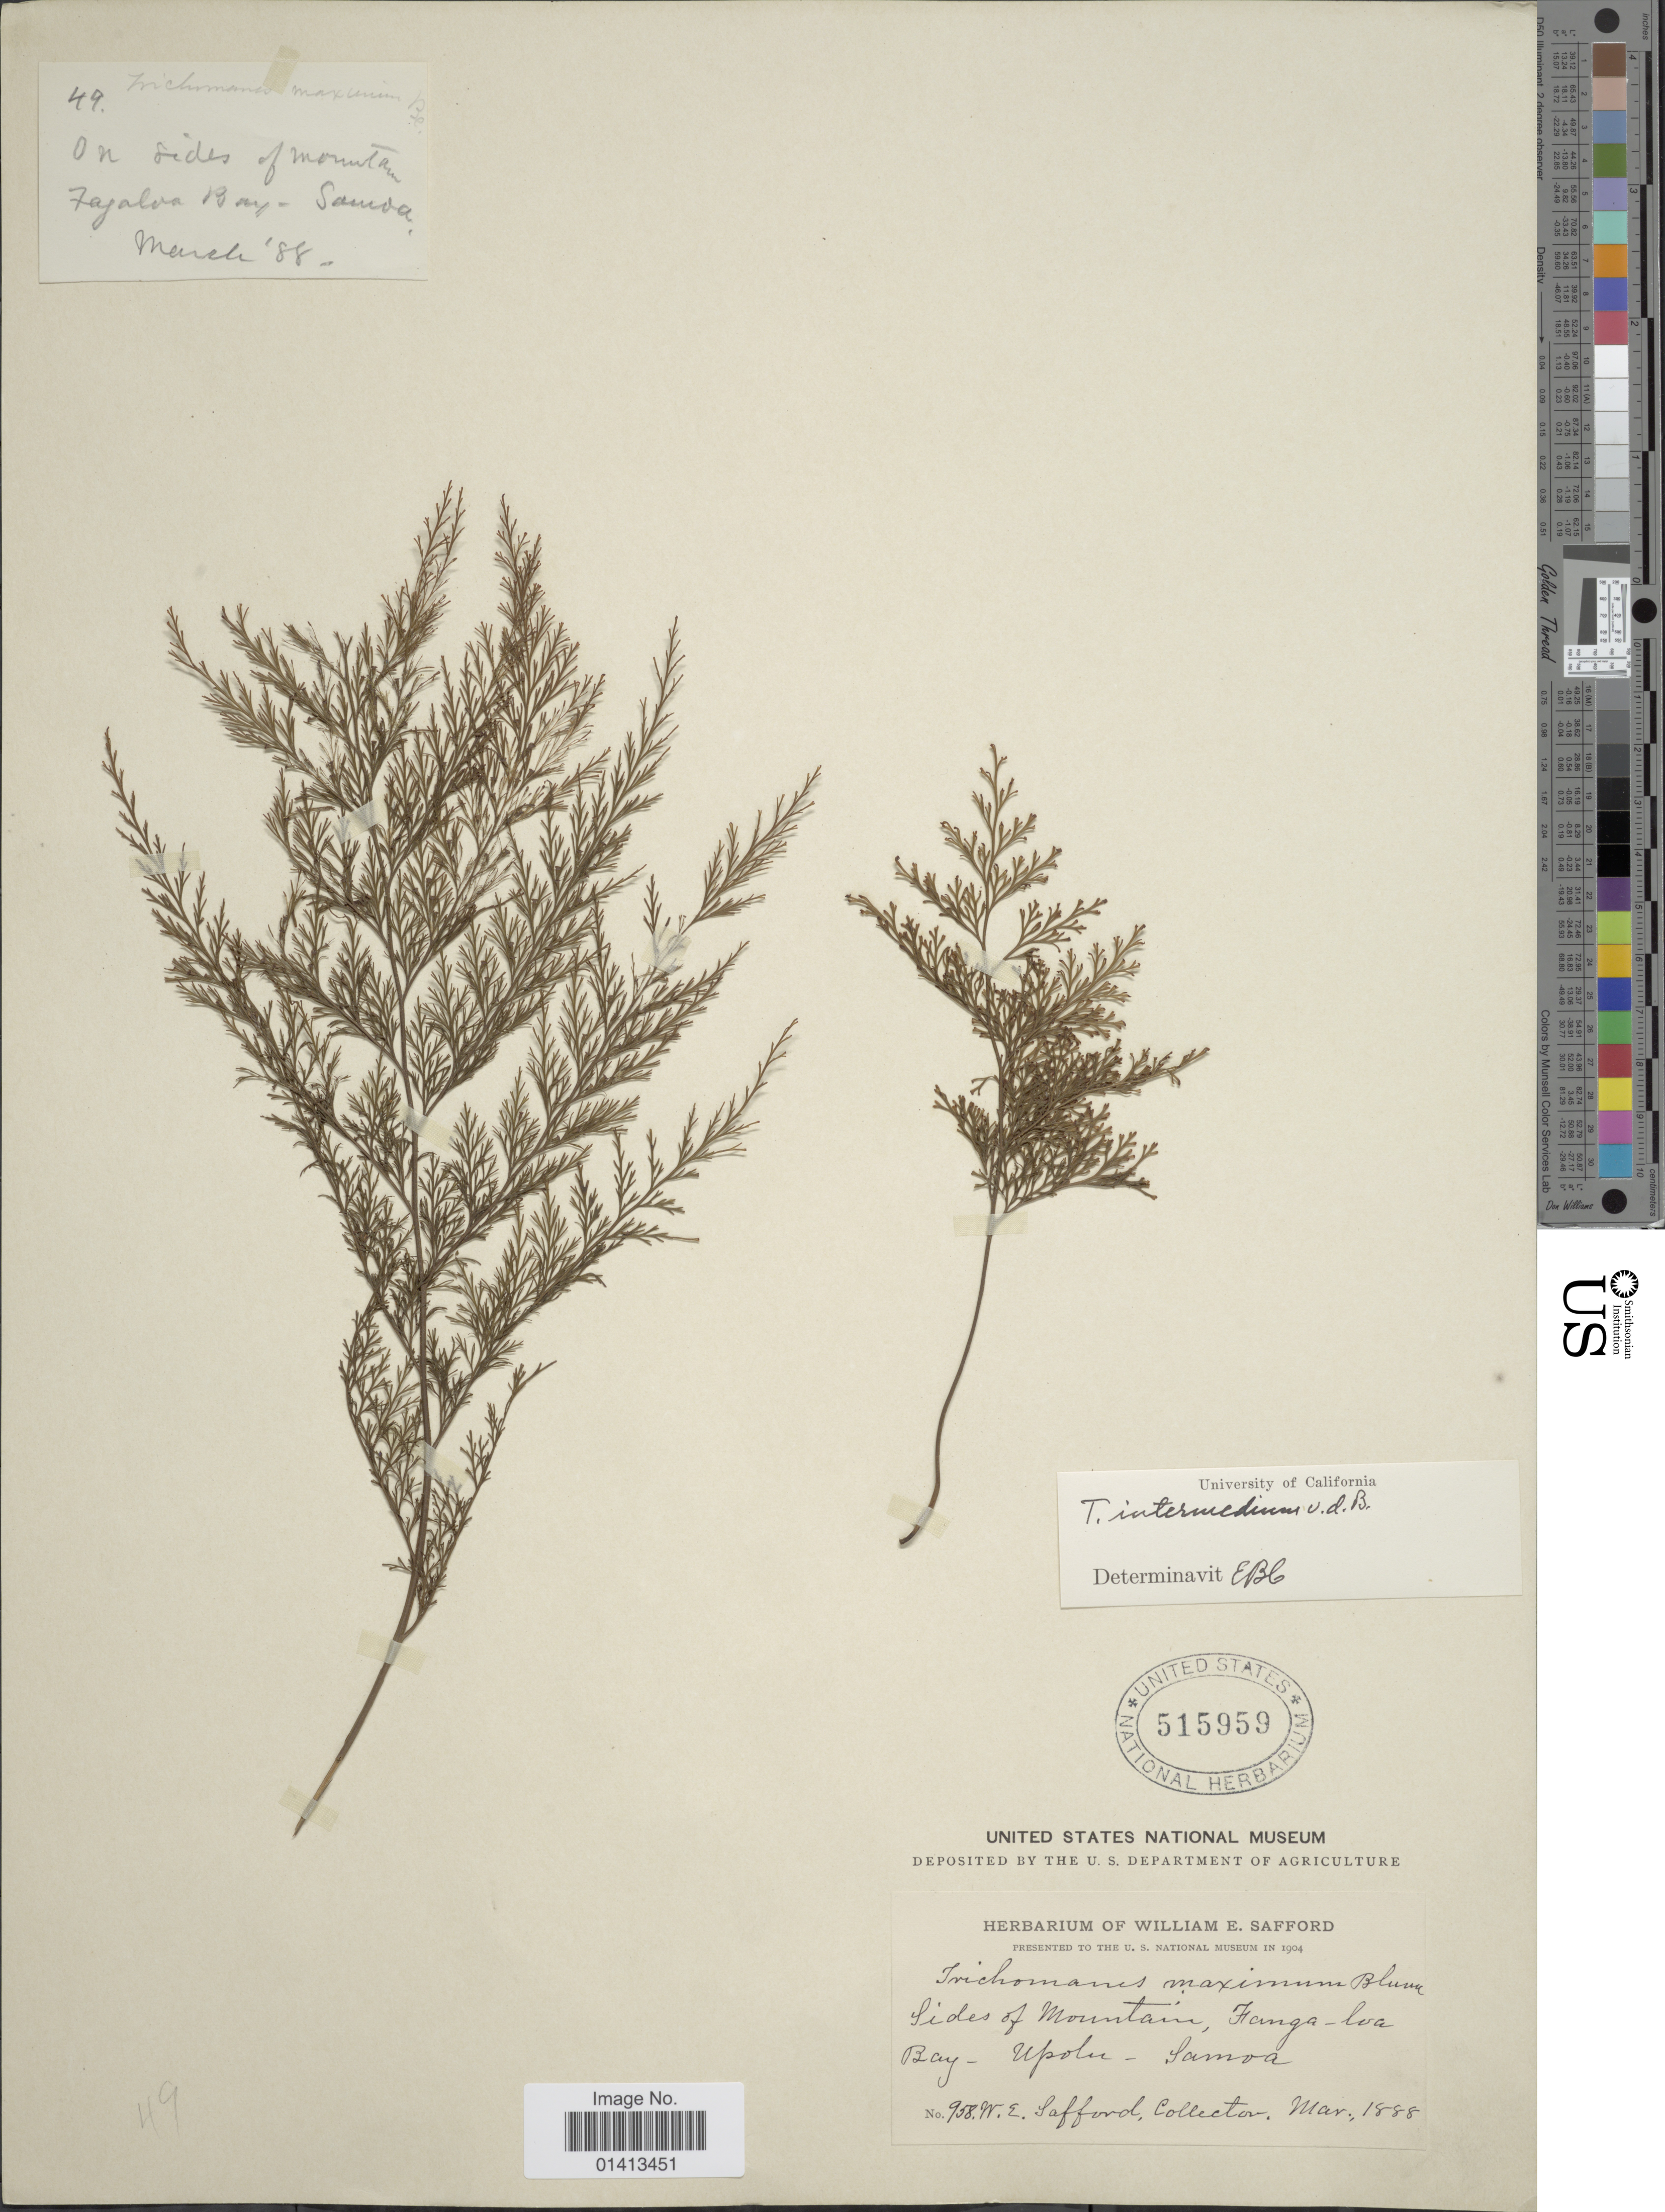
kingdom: Plantae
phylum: Tracheophyta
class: Polypodiopsida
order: Hymenophyllales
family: Hymenophyllaceae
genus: Crepidomanes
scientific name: Crepidomanes intermedium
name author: (Bosch) Ebihara & K. Iwats.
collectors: W. E. Safford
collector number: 958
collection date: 1888-03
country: Samoa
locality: Sides of Mountains, Fanga-loa Bay-Upolu-Samoa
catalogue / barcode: US 515959